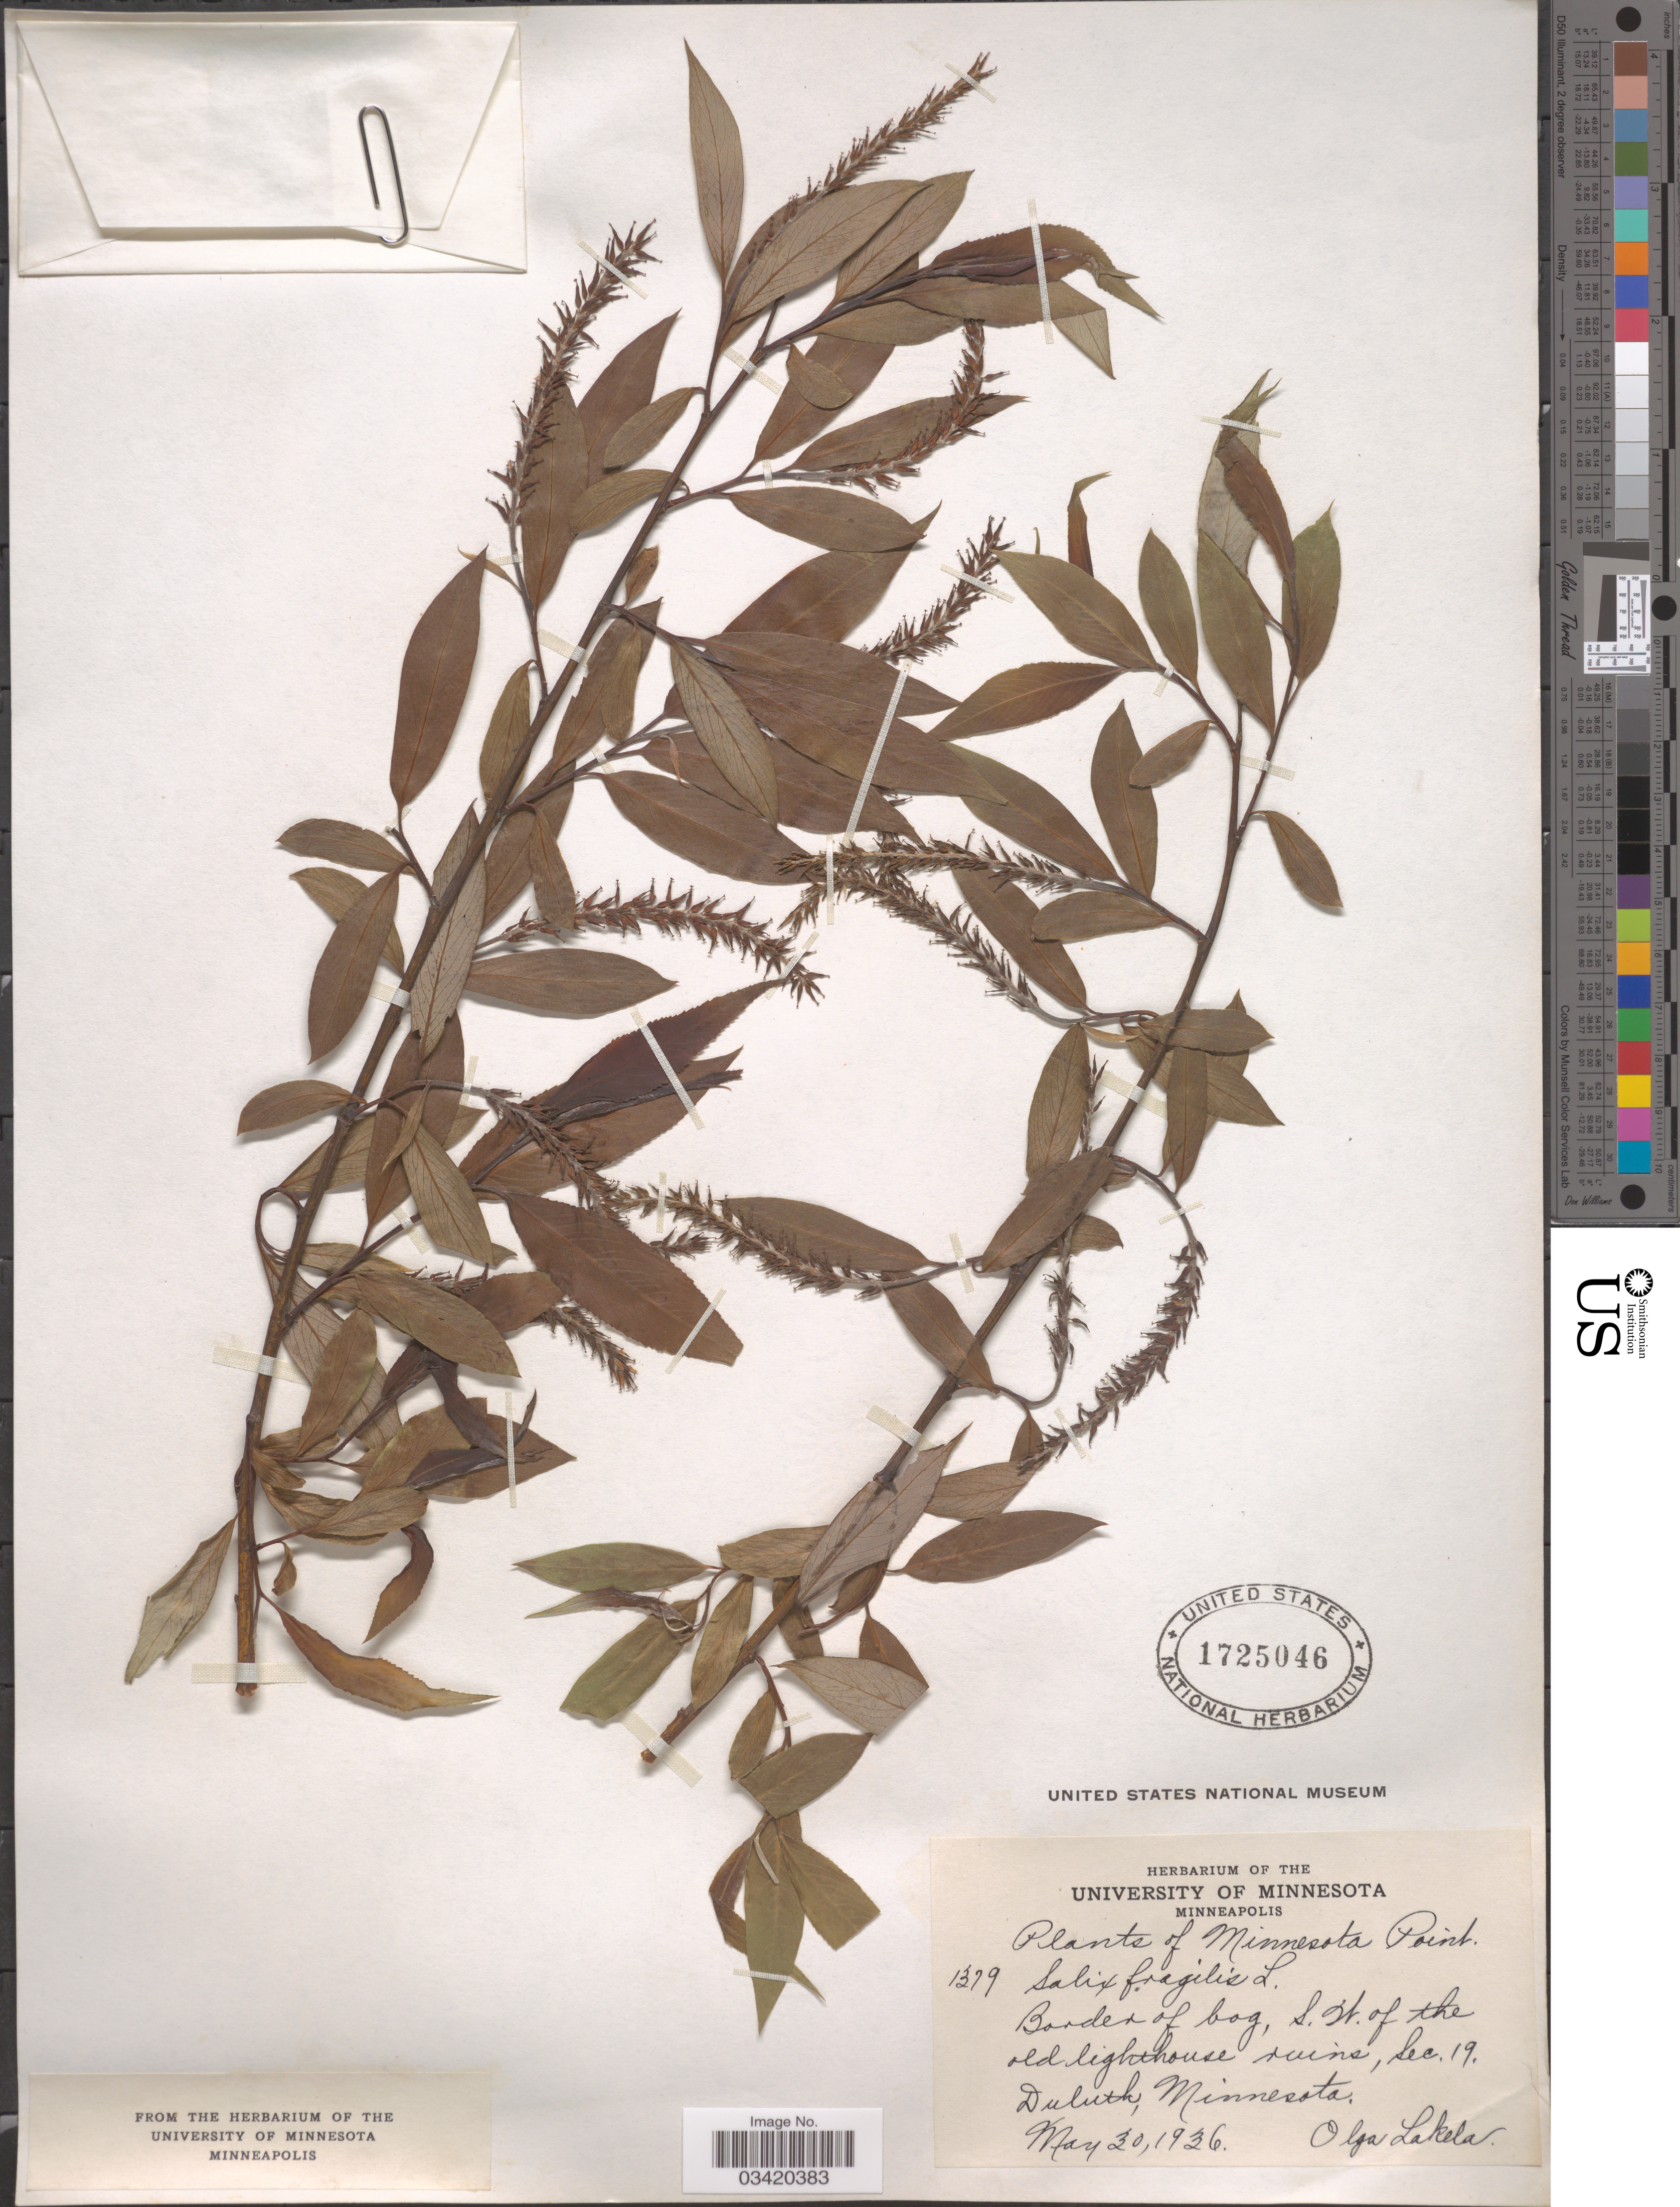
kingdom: Plantae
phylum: Tracheophyta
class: Magnoliopsida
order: Malpighiales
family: Salicaceae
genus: Salix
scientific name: Salix fragilis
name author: L.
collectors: O. K. Lakela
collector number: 1379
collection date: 1936-05-30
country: United States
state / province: Minnesota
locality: Border of bog, S. W. of the old lighthouse ruins, Sec. 19. Duluth.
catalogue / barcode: US 1725046